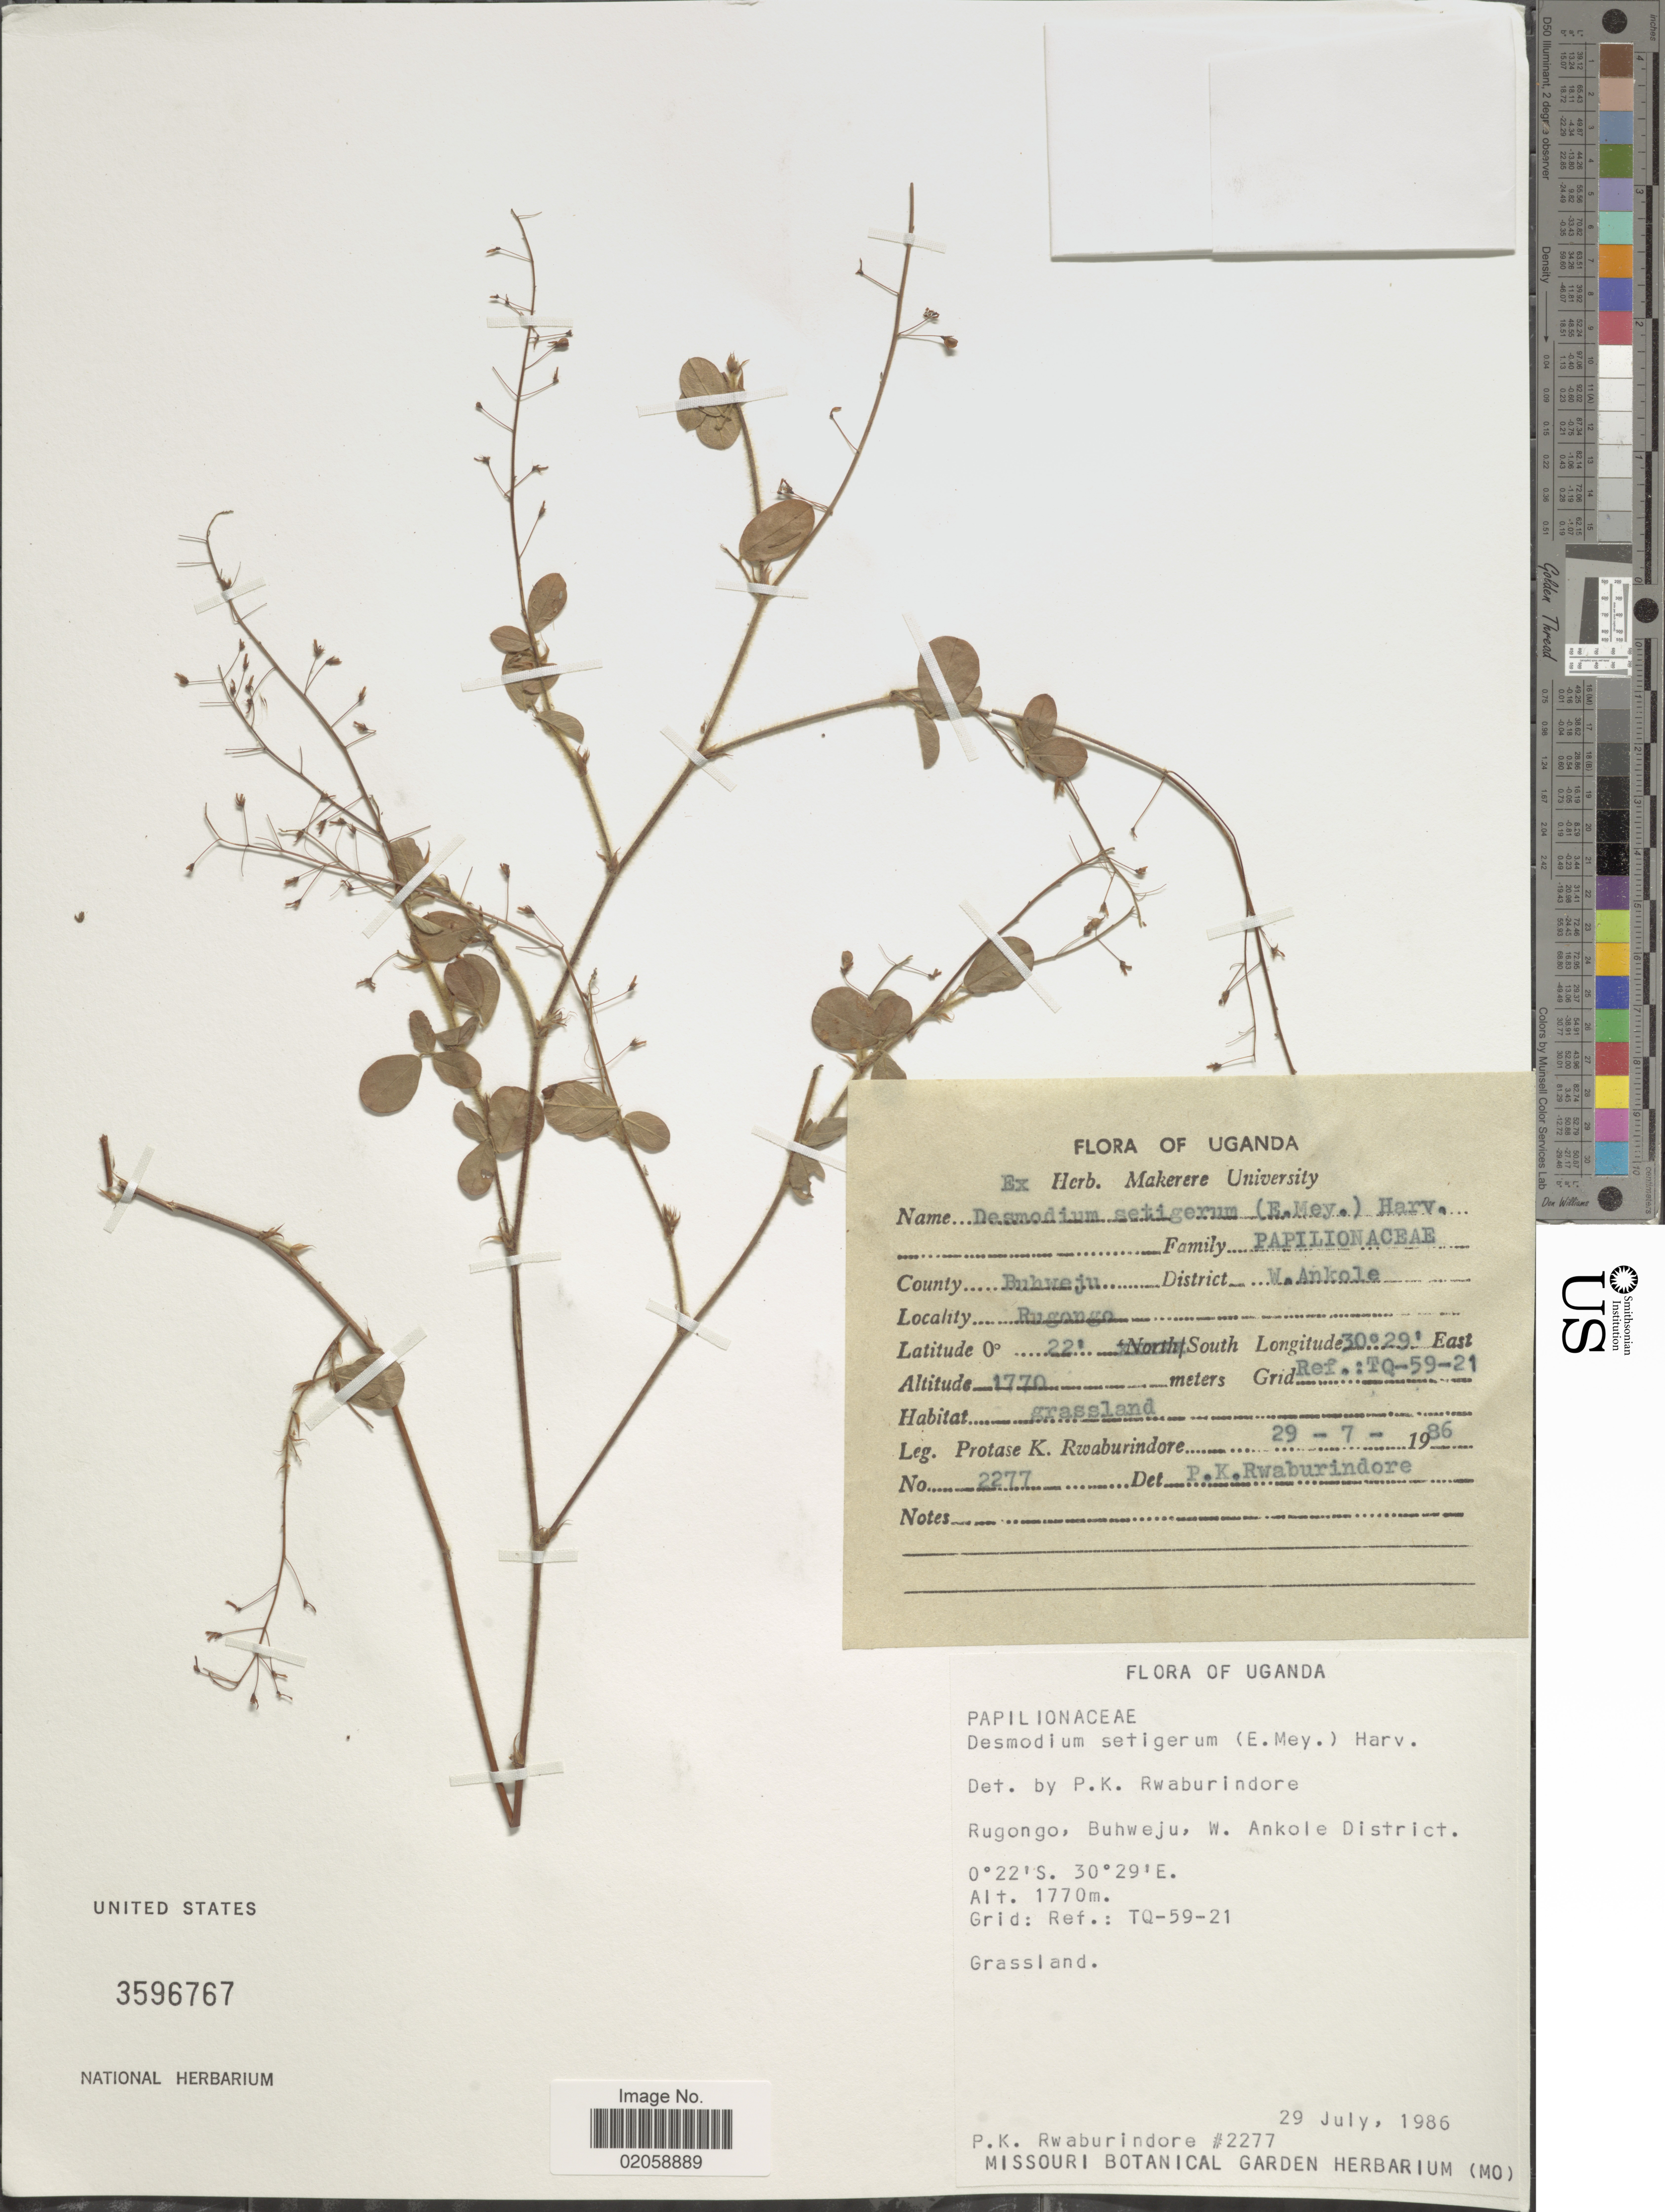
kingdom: Plantae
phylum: Tracheophyta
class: Magnoliopsida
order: Fabales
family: Fabaceae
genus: Grona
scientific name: Grona setigera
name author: (E. Mey.) H. Ohashi & K. Ohashi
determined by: Strong, Mark T., (BOT), Smithsonian Institution - National Museum of Natural History (UNITED STATES)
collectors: P. Rwaburindore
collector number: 2277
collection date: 1986-07-29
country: Uganda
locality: County Buhweju. District W. Ankole. Rurango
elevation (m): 1770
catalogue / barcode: US 3596767